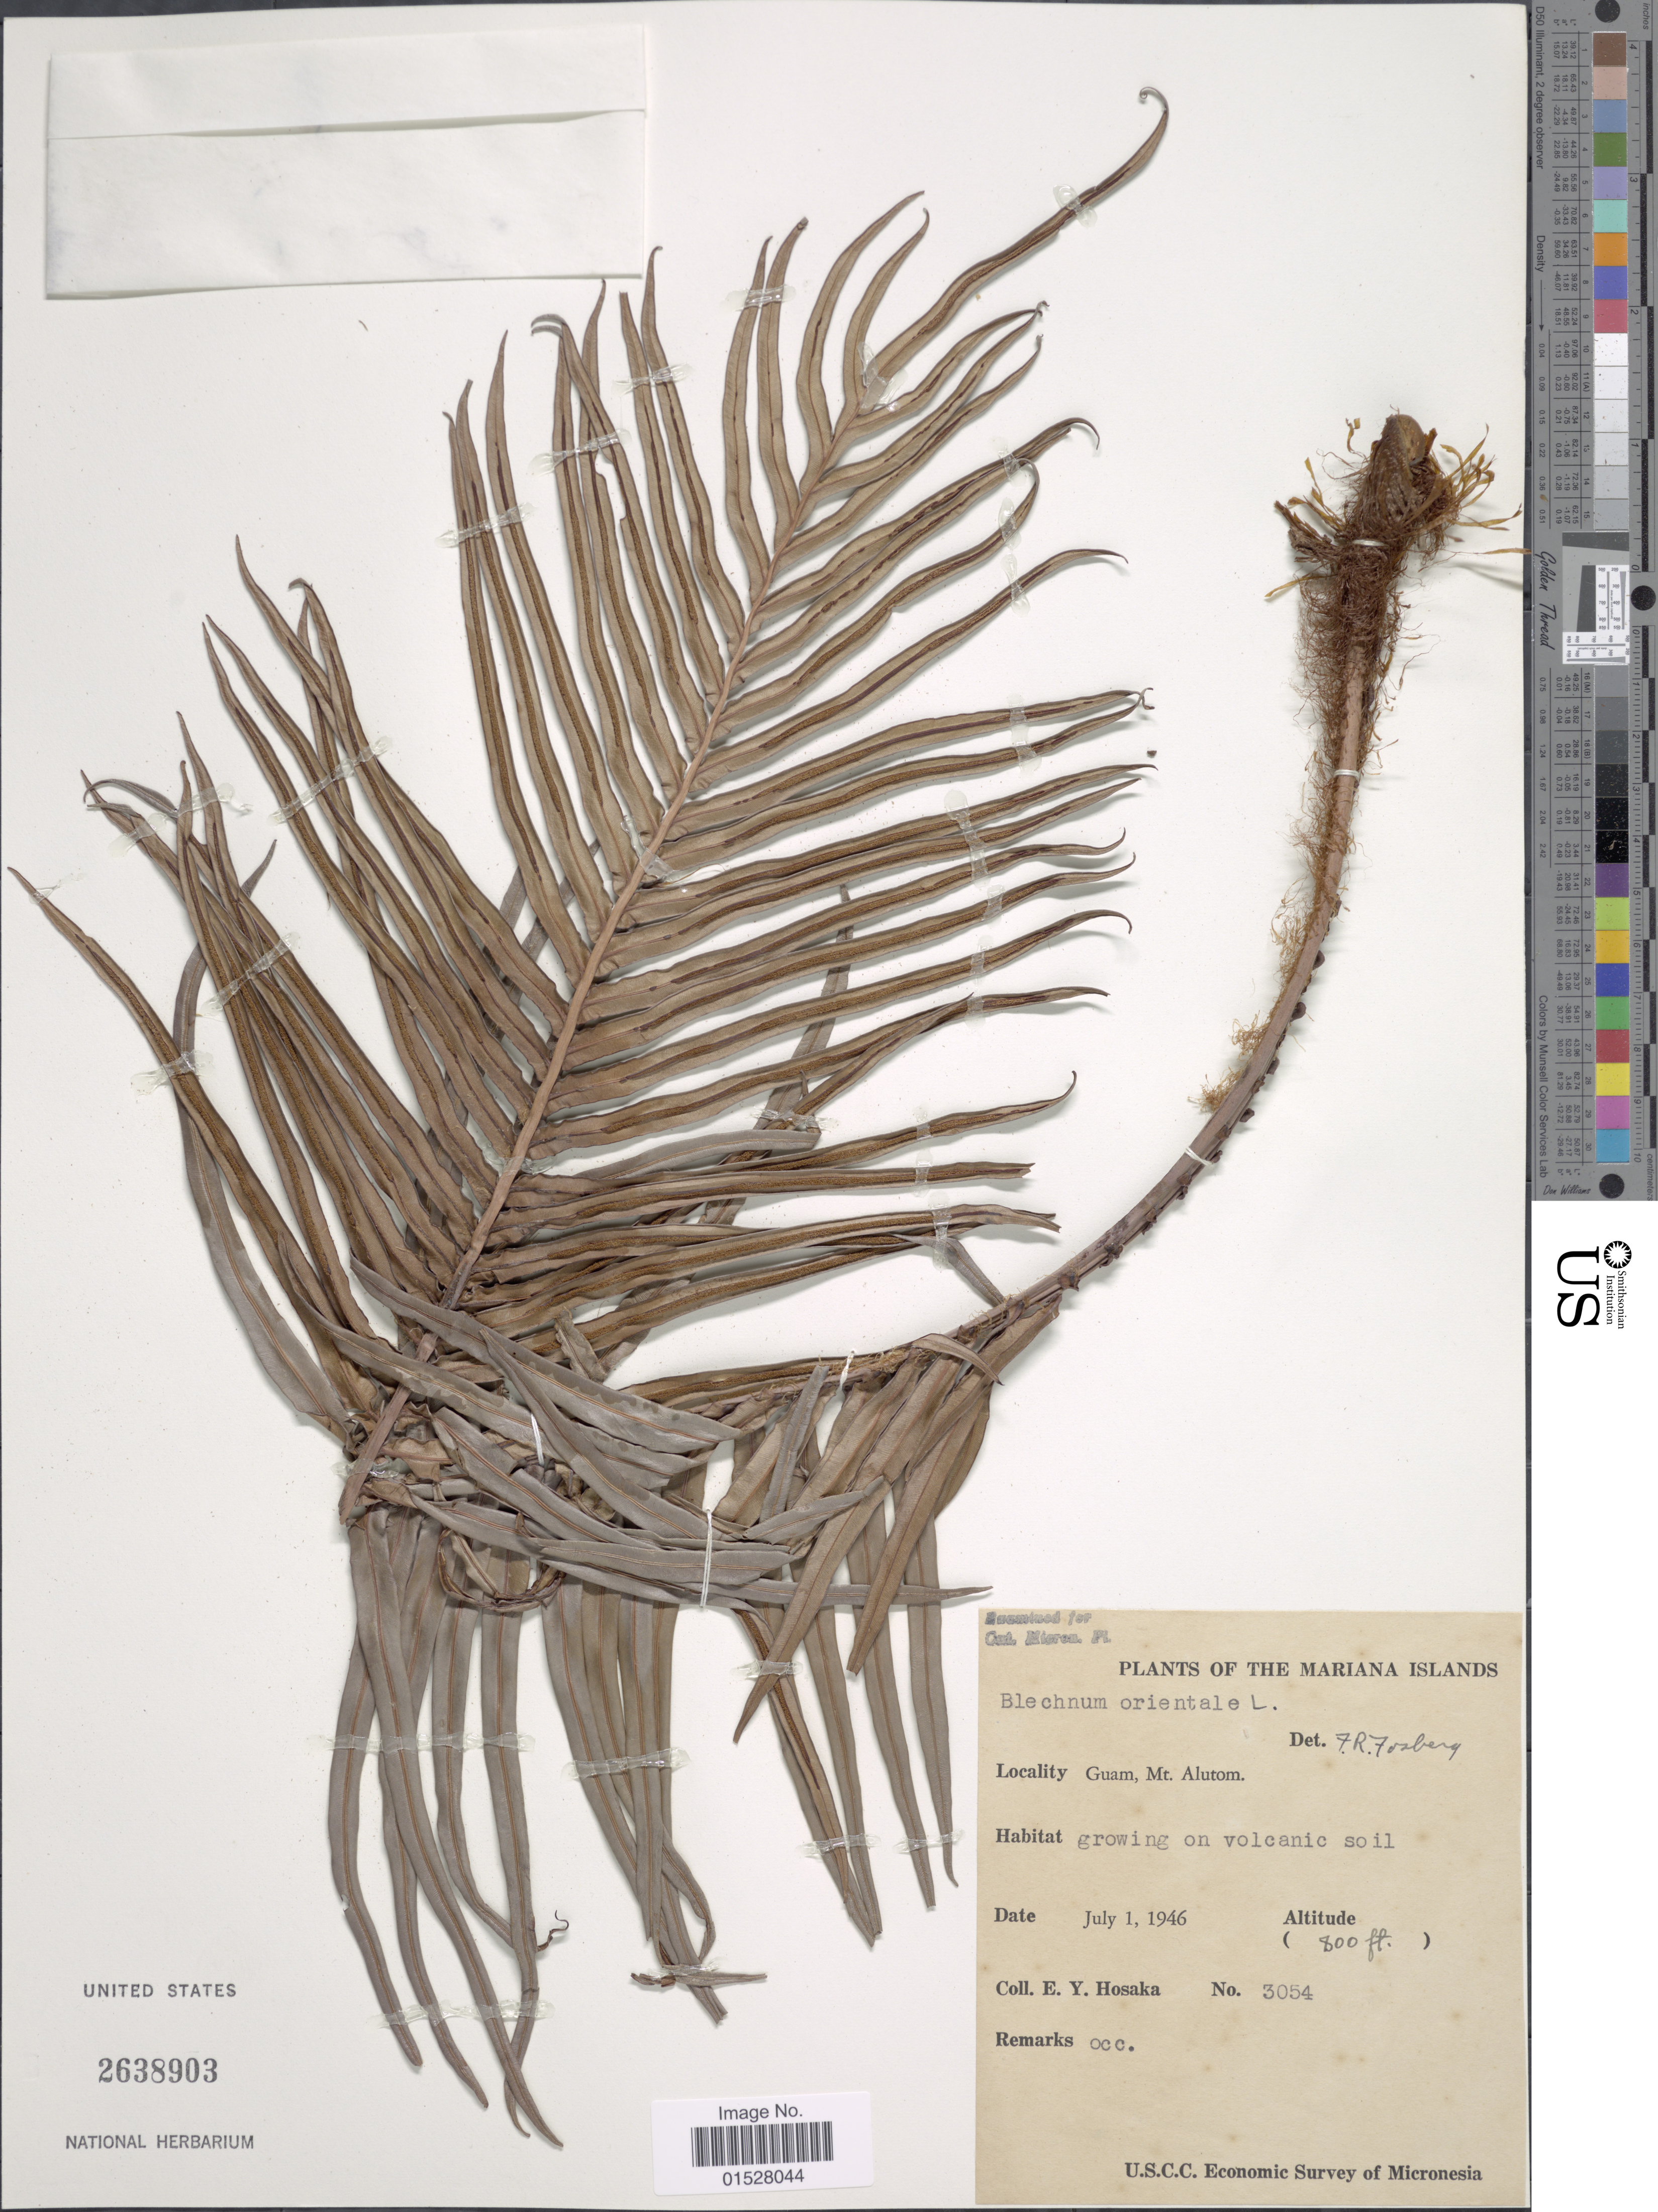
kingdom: Plantae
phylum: Tracheophyta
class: Polypodiopsida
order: Polypodiales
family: Blechnaceae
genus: Blechnum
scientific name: Blechnum orientale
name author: L.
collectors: E. Y. Hosaka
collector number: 3054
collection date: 1946-07-01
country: Northern Mariana Islands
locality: Mariana Islands, Guam, Mt. Alutom.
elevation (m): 244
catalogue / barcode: US 2638903